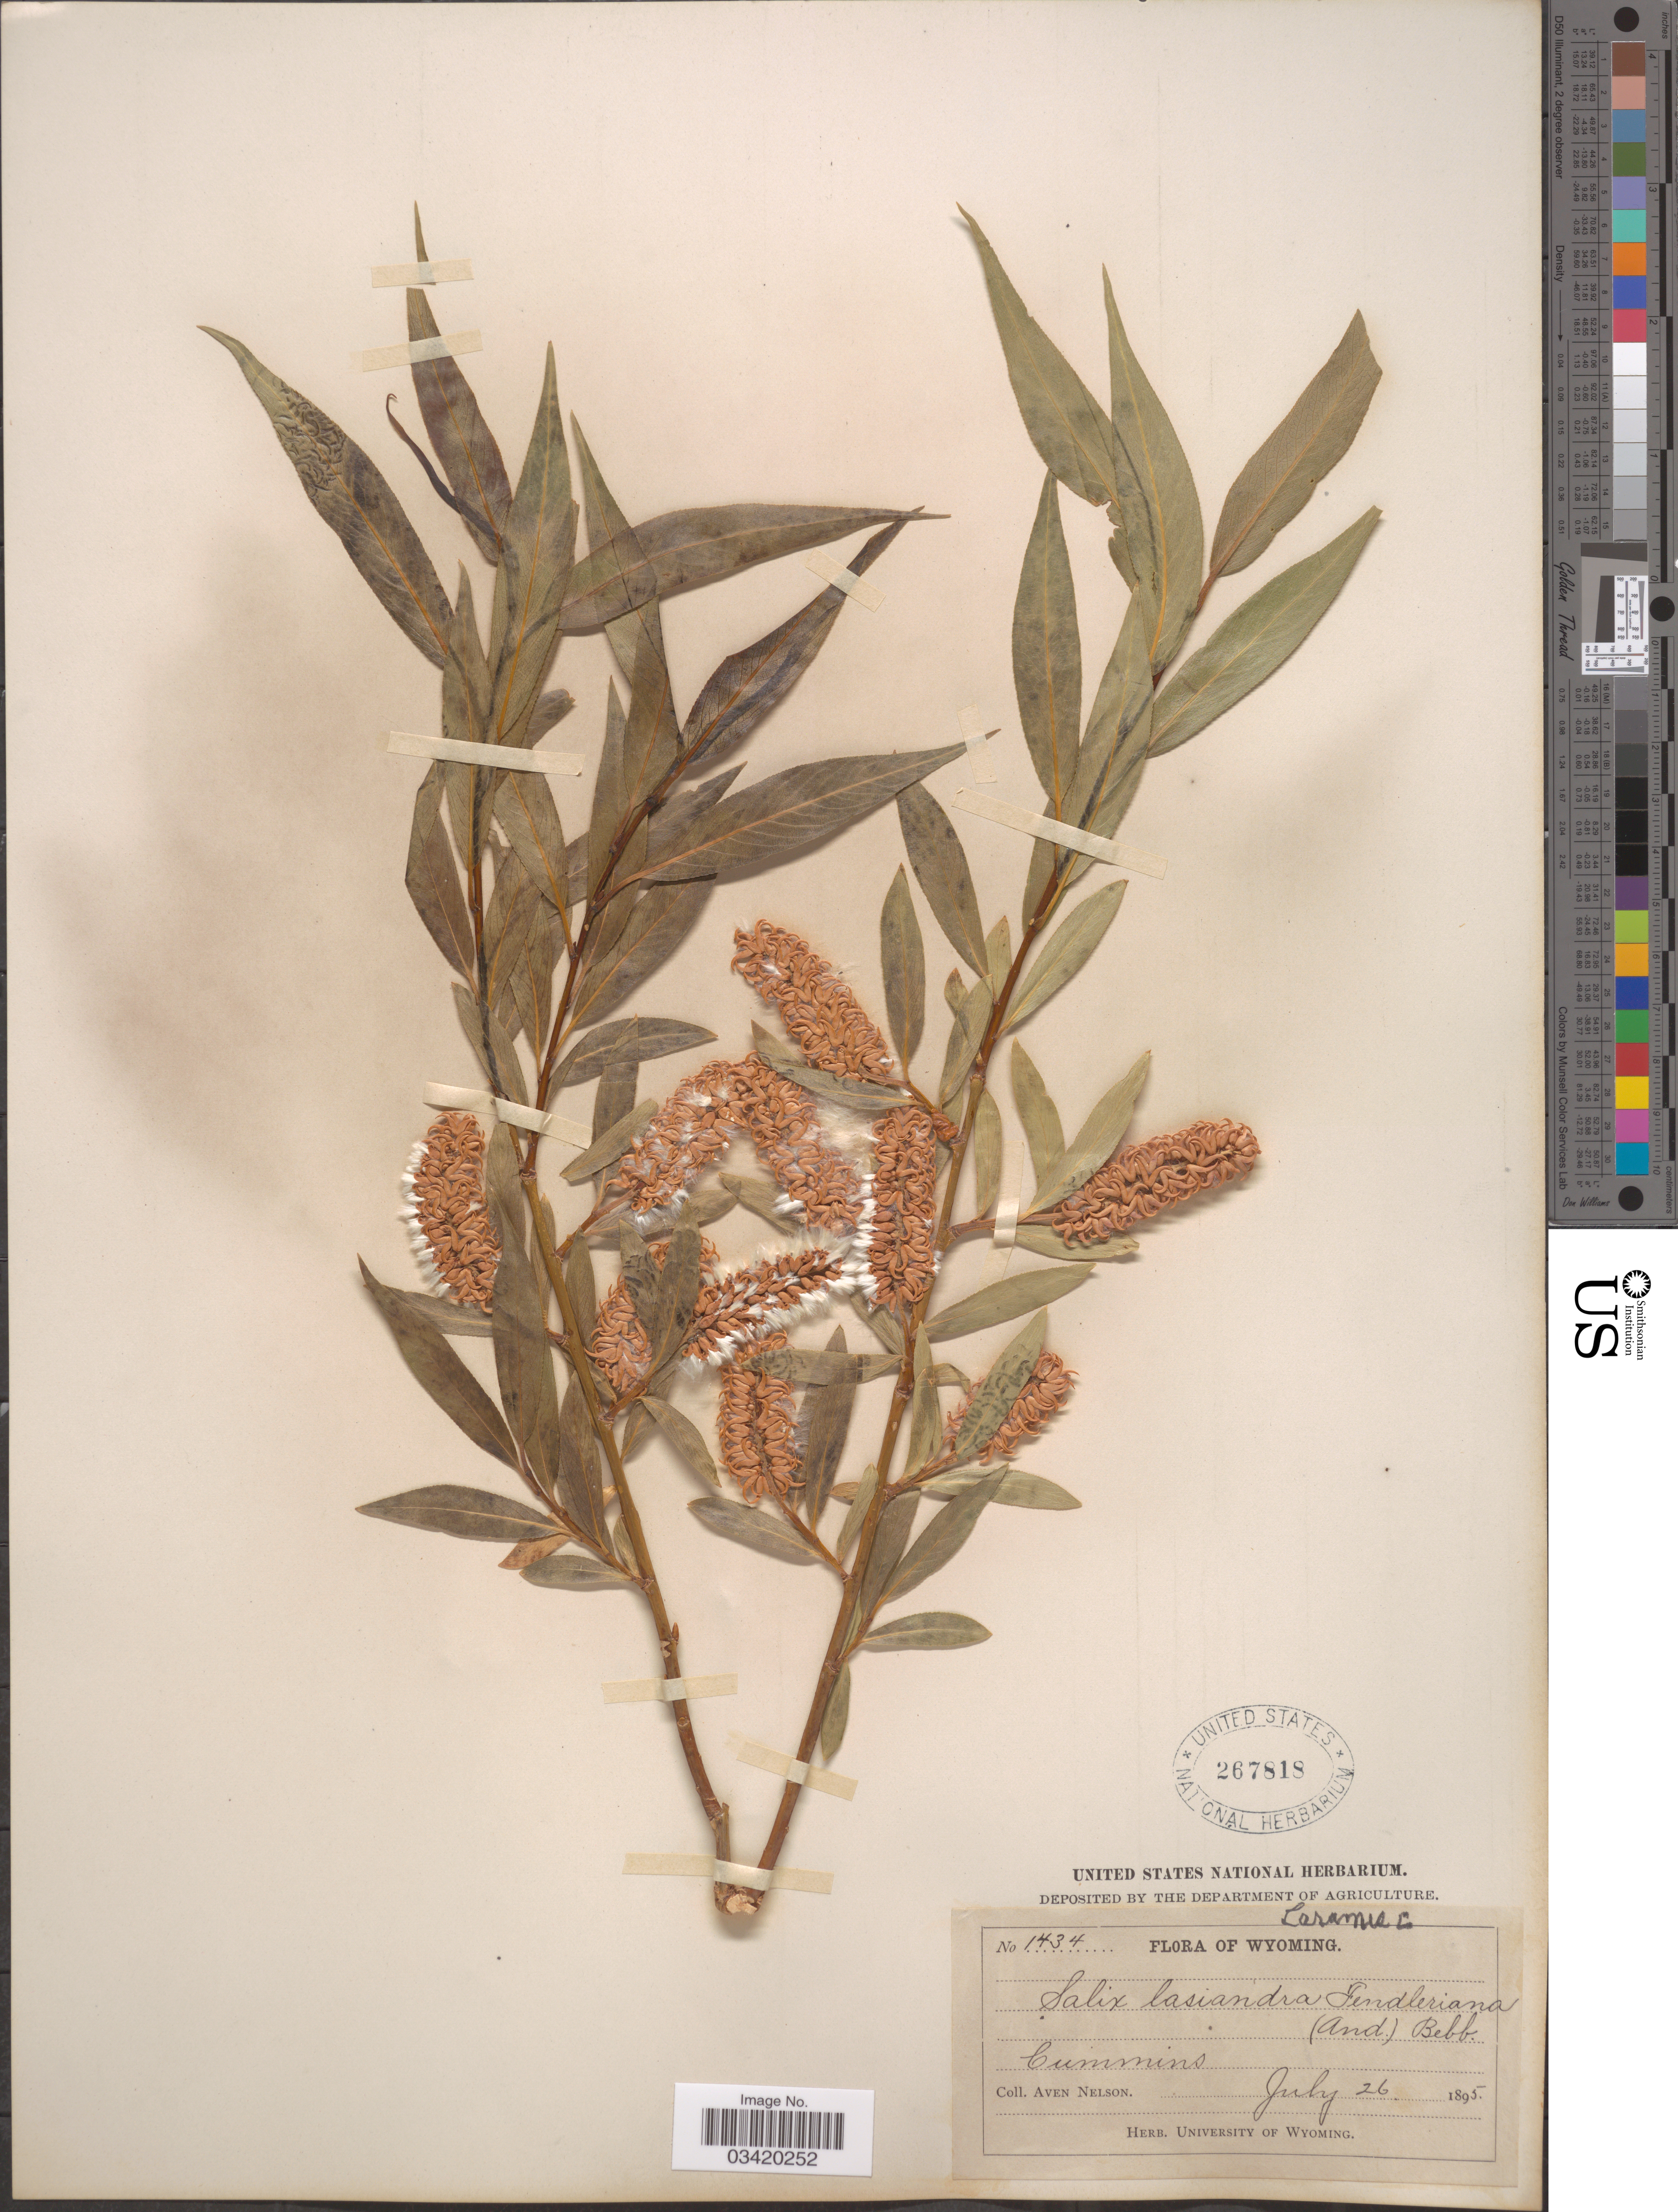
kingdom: Plantae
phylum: Tracheophyta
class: Magnoliopsida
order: Malpighiales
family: Salicaceae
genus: Salix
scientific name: Salix fendleriana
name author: Andersson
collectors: A. Nelson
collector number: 1434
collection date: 1895-07-26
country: United States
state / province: Wyoming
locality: Laramie Co. Cummins.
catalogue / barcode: US 267818